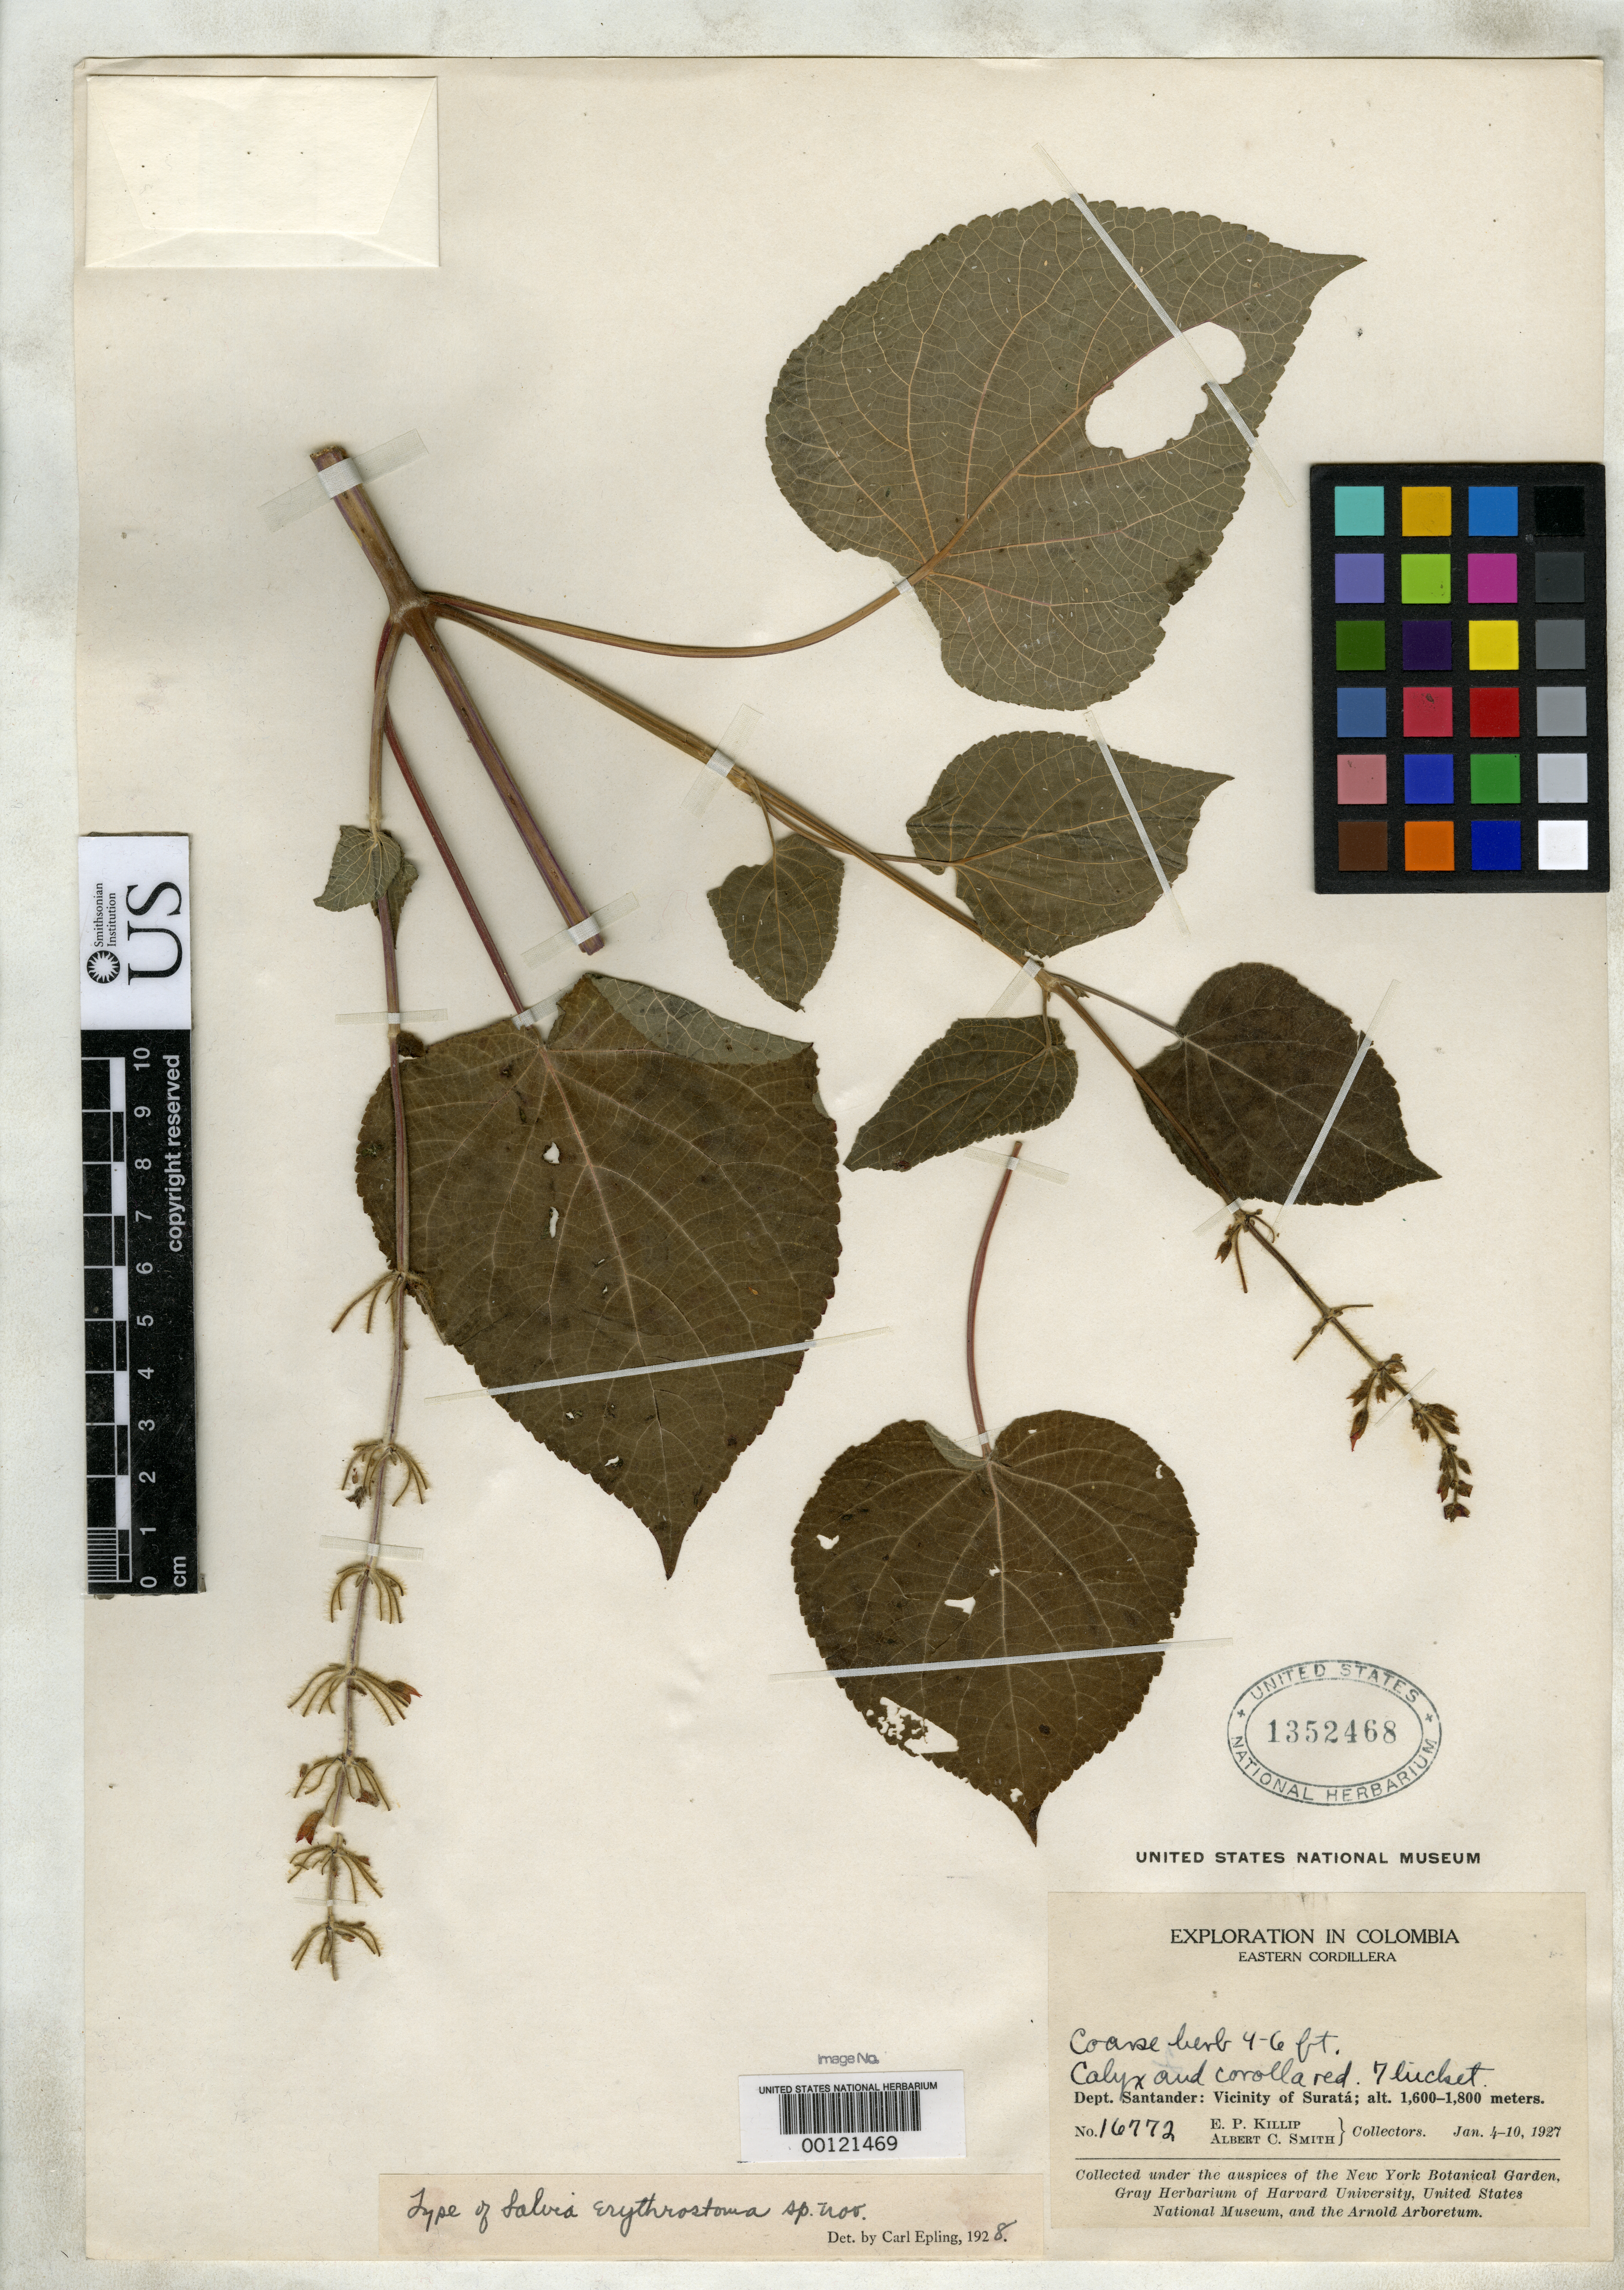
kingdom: Plantae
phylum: Tracheophyta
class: Magnoliopsida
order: Lamiales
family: Lamiaceae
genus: Salvia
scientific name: Salvia erythrostoma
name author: Epling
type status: Holotype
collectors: E. P. Killip & A. C. Smith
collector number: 16772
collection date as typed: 04 Jan 1927 to 10 Jan 1927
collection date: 1927-01-04/1927-01-10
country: Colombia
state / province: Santander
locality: Vicinity of Surata.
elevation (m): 1600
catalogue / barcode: US 1352468